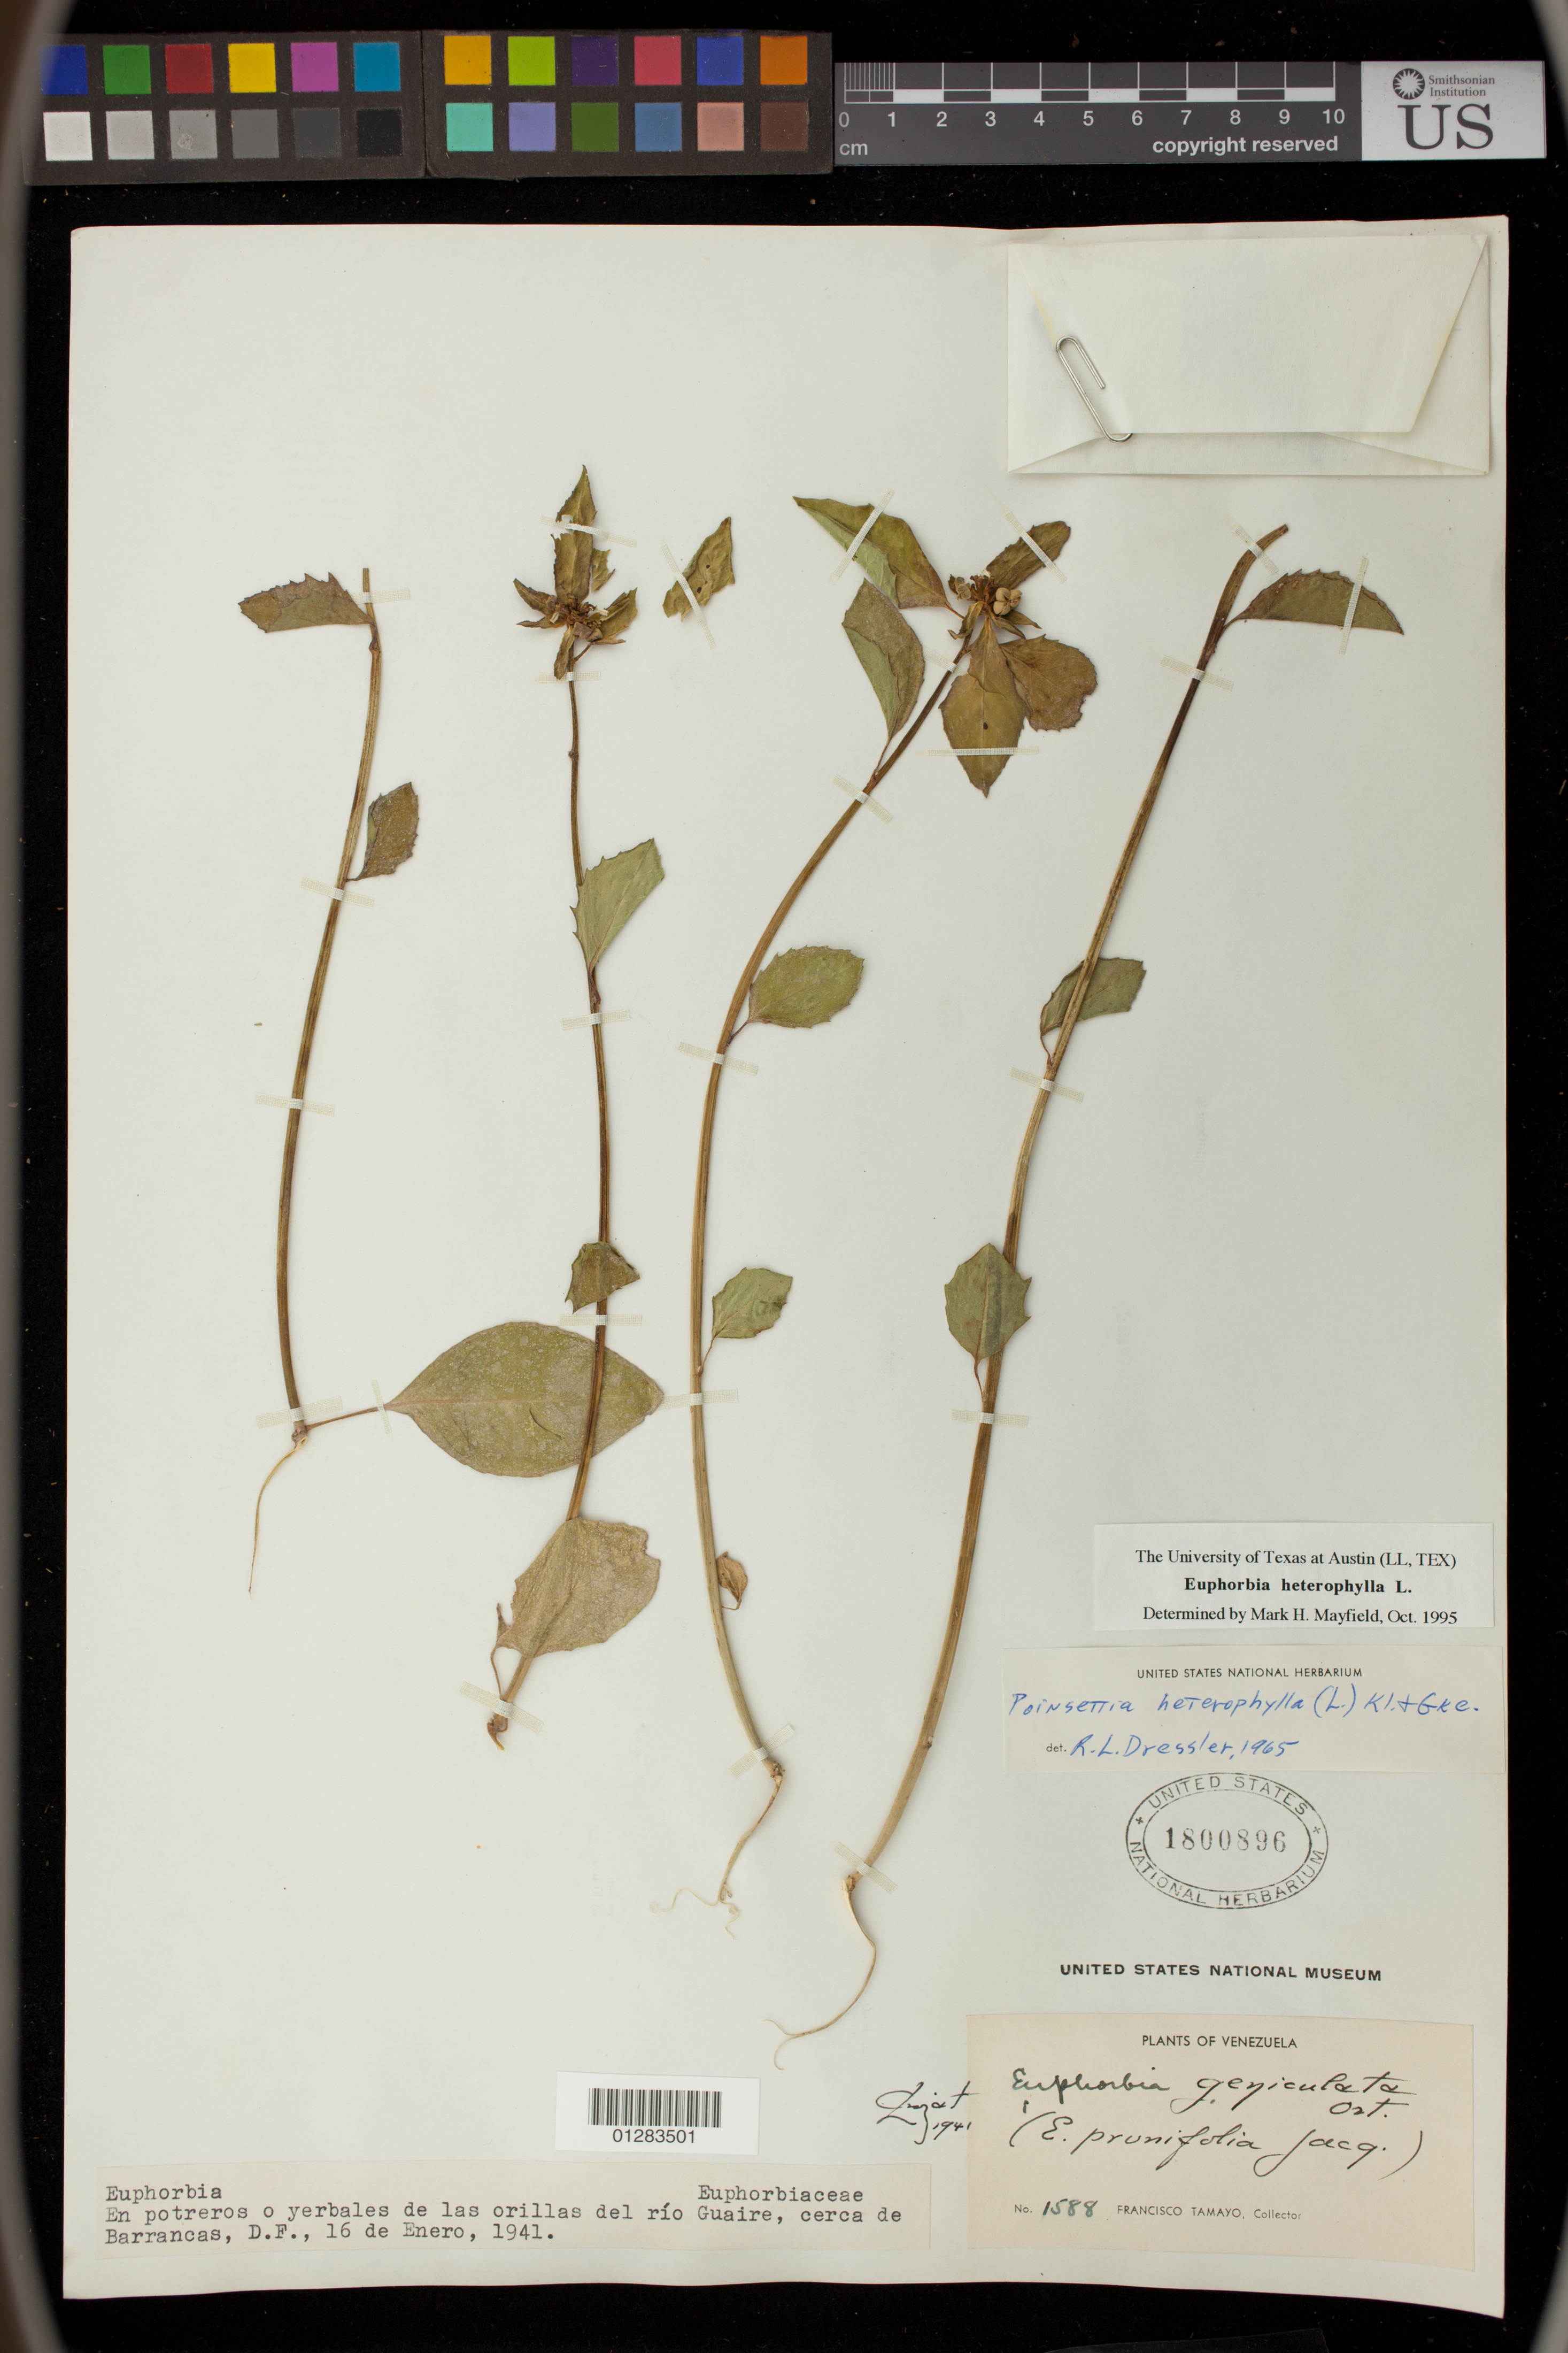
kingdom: Plantae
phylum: Tracheophyta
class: Magnoliopsida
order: Malpighiales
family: Euphorbiaceae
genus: Euphorbia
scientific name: Euphorbia heterophylla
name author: L.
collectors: F. Tamayo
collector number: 1588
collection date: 1941-01-16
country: Venezuela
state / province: Miranda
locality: En potreros o yerbales de las orillas del río Guaire, cerca de Barrancas, D.F.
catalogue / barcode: US 1800896